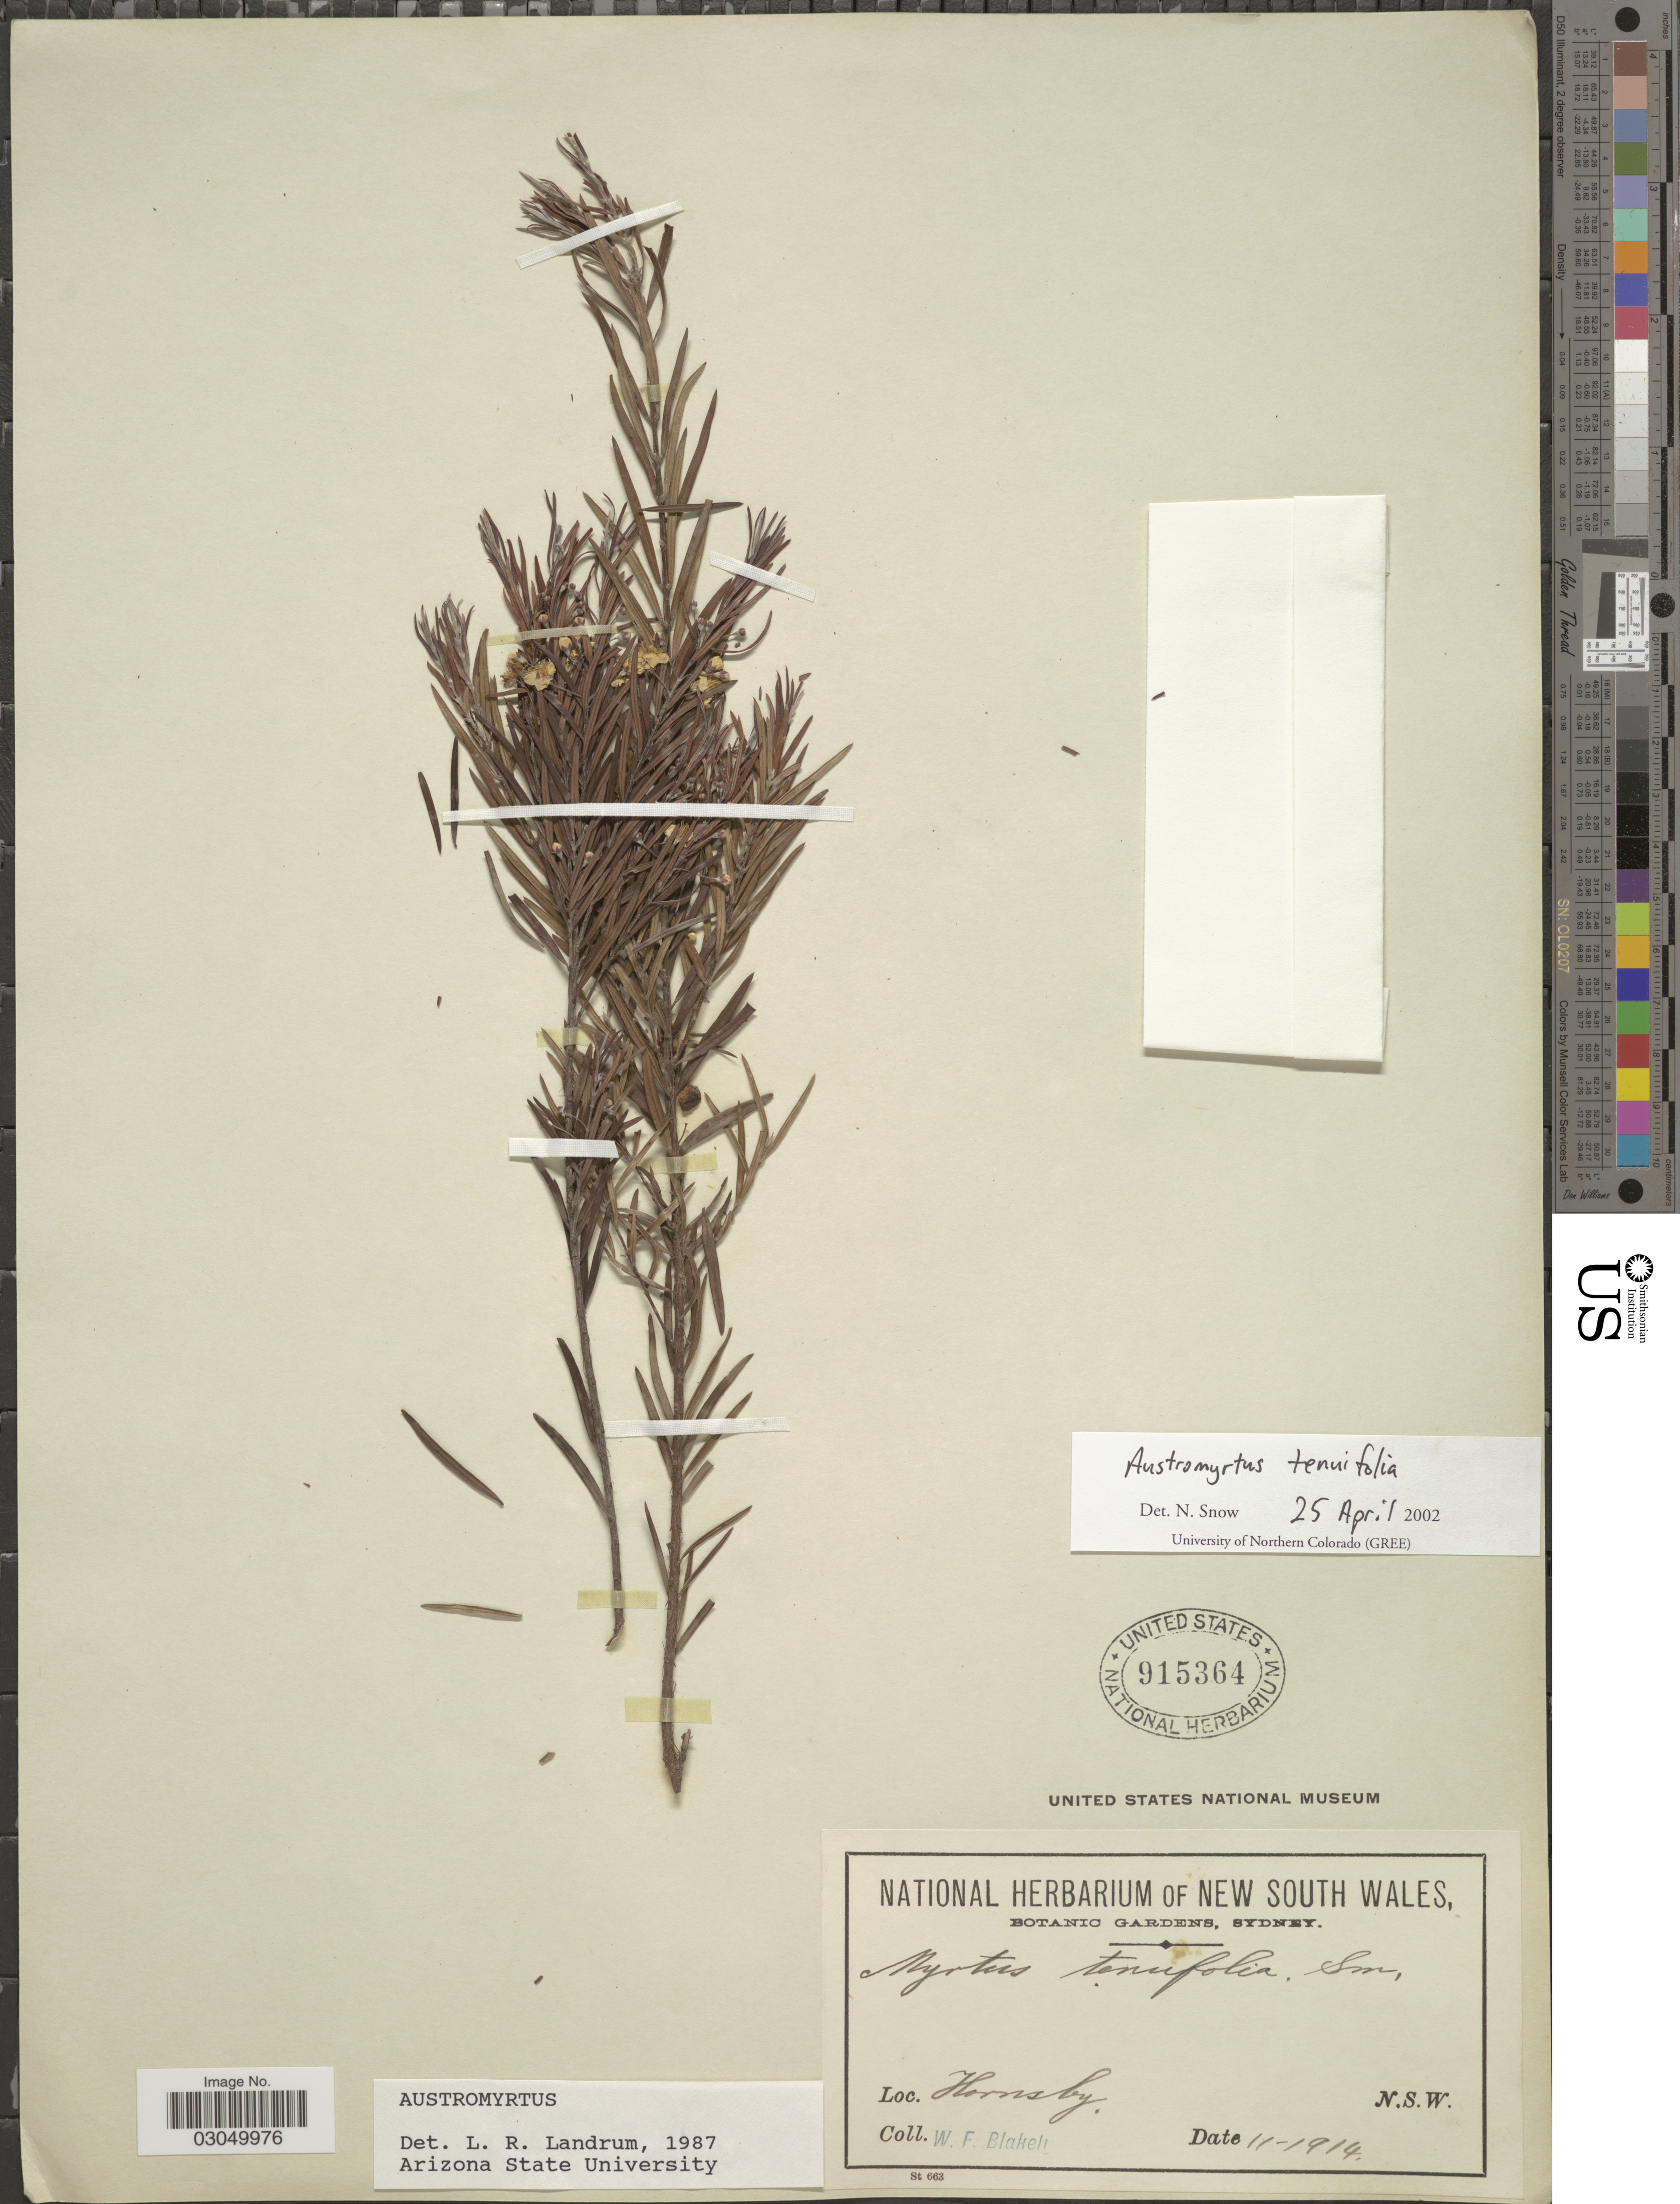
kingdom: Plantae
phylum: Tracheophyta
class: Magnoliopsida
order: Myrtales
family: Myrtaceae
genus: Austromyrtus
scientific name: Austromyrtus tenuifolia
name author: (Sm.) Burret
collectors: W. Blakely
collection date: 1914-11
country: Australia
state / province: New South Wales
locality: Hornsby. N.S.W.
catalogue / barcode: US 915364